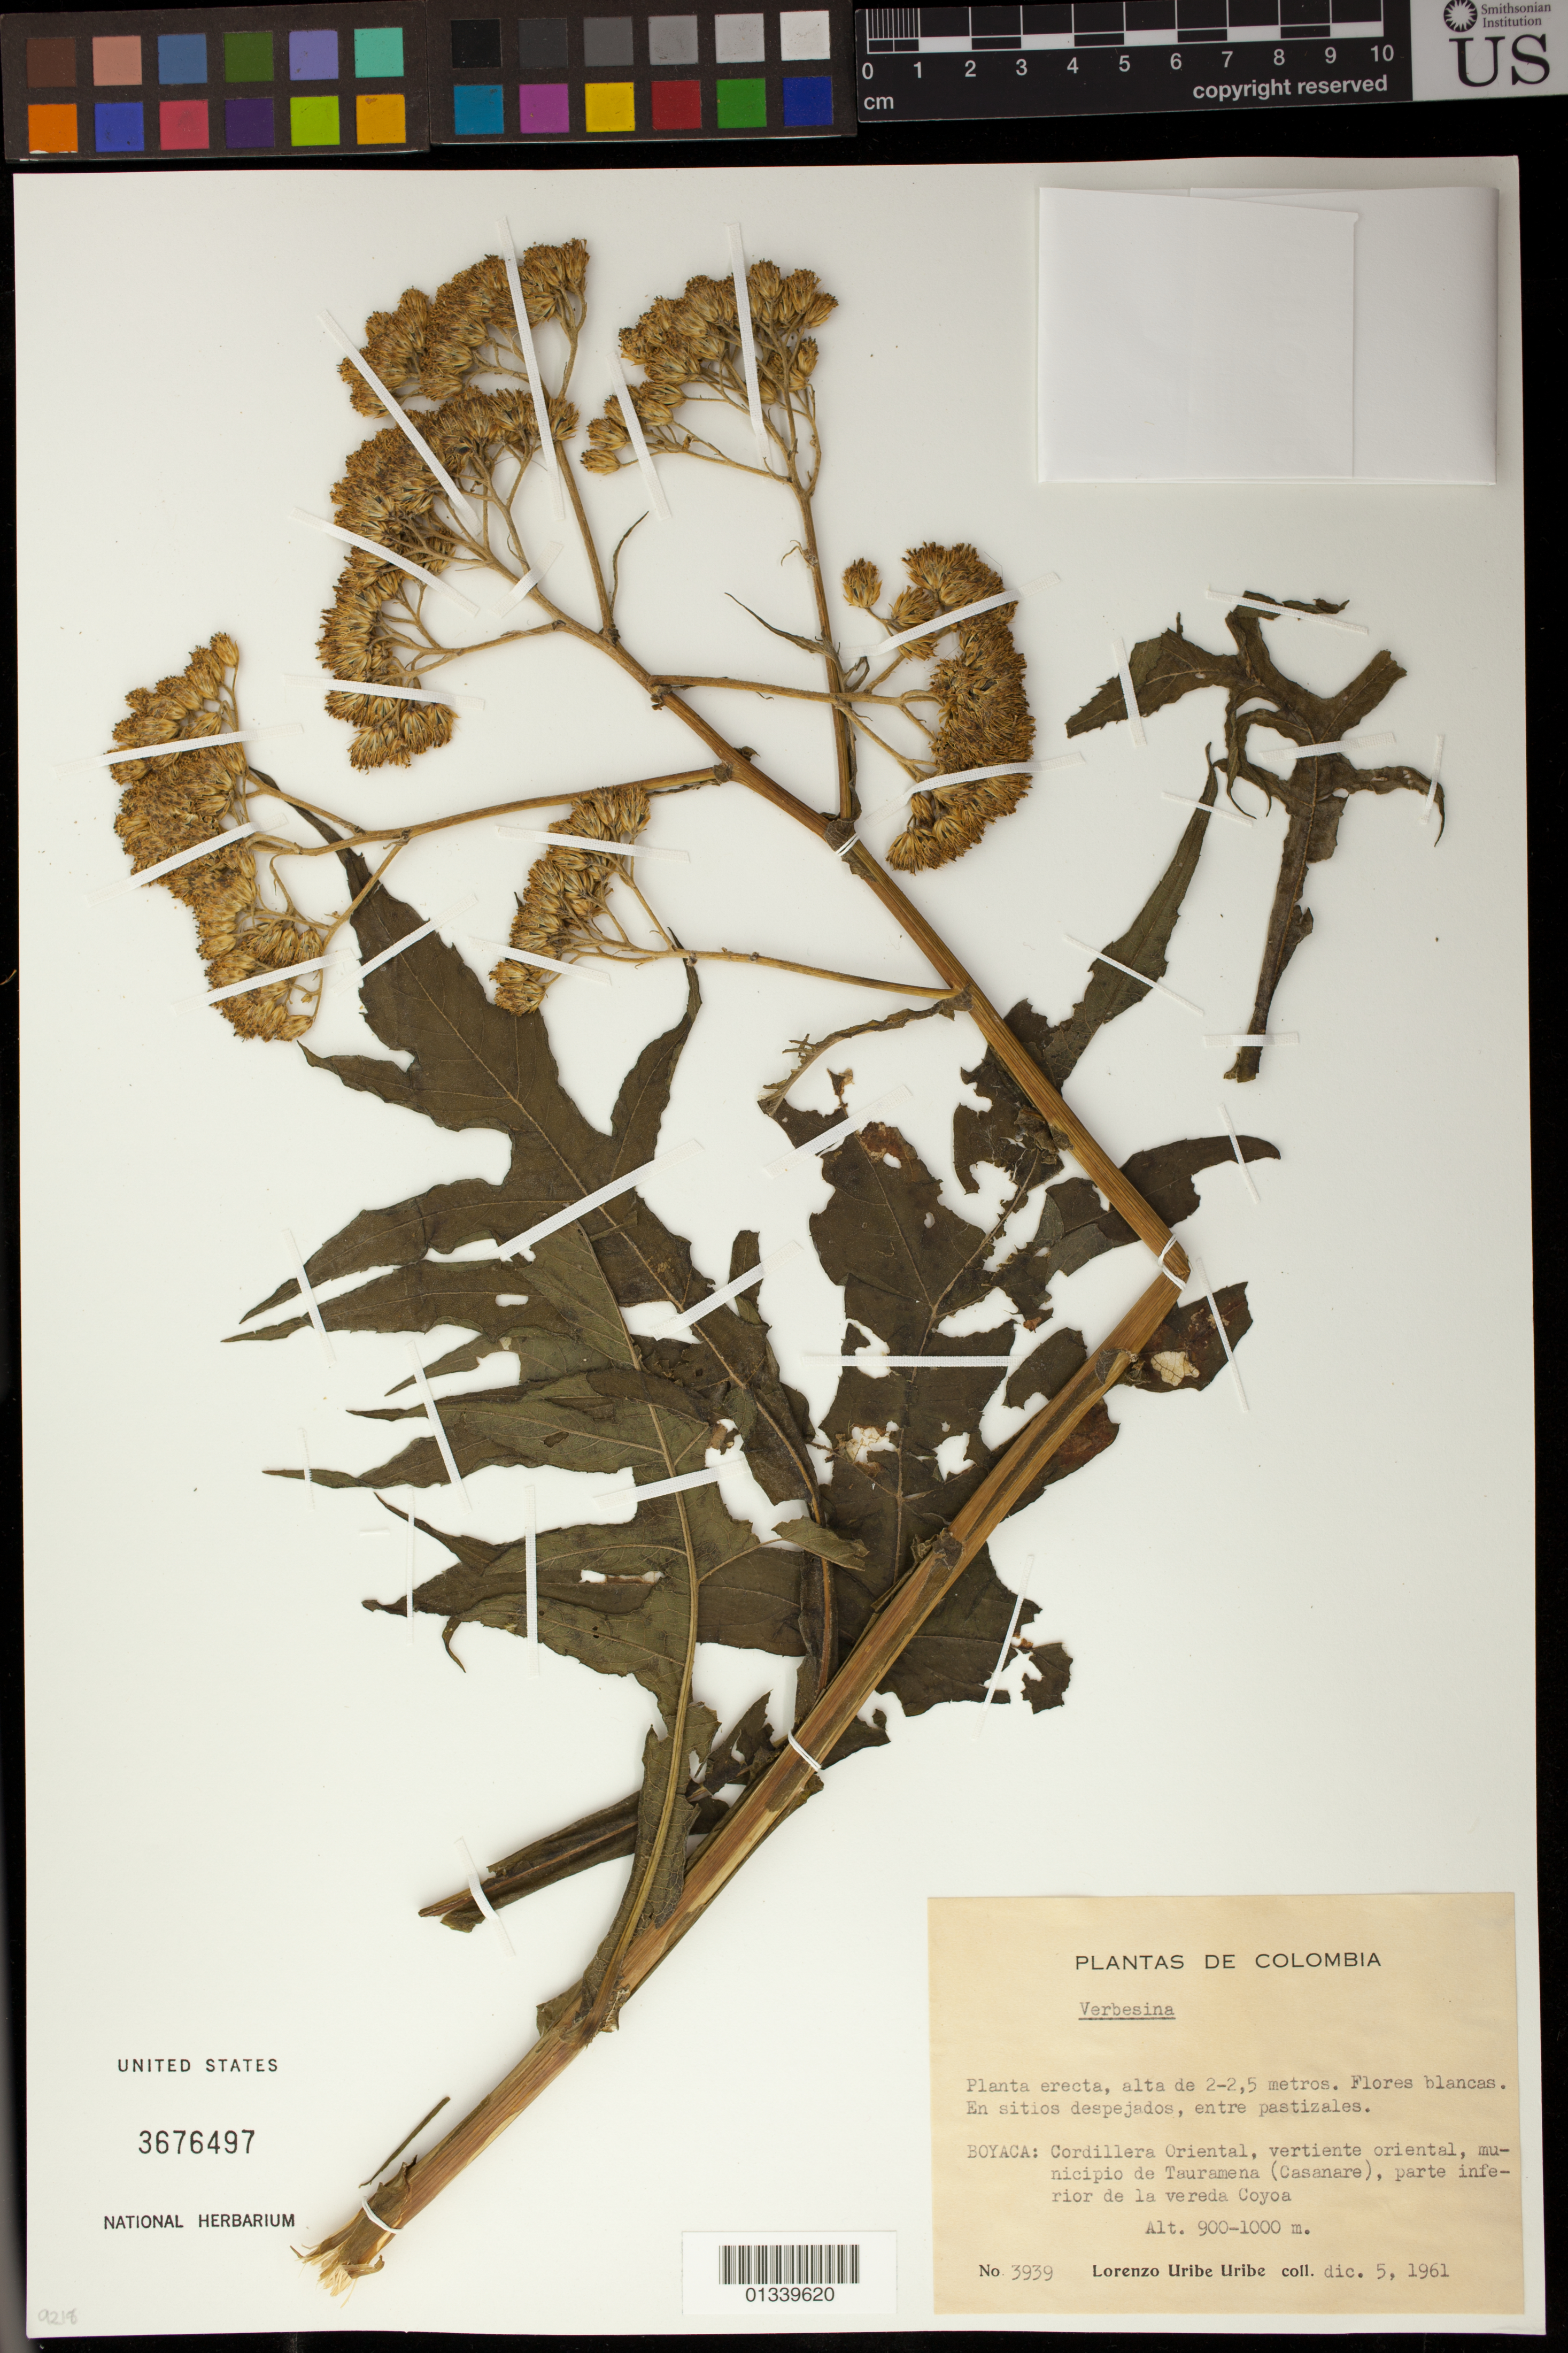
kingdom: Plantae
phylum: Tracheophyta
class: Magnoliopsida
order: Asterales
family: Asteraceae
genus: Verbesina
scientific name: Verbesina sp.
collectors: L. Uribe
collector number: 3939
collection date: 1961-12-05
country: Colombia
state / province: Casanare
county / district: Tauramena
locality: Cordillera Oriental, vertiente oriental, municipio de Tauramena (Casanare), parte inferior de la vereda Coyoa.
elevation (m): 900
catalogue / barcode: US 3676497